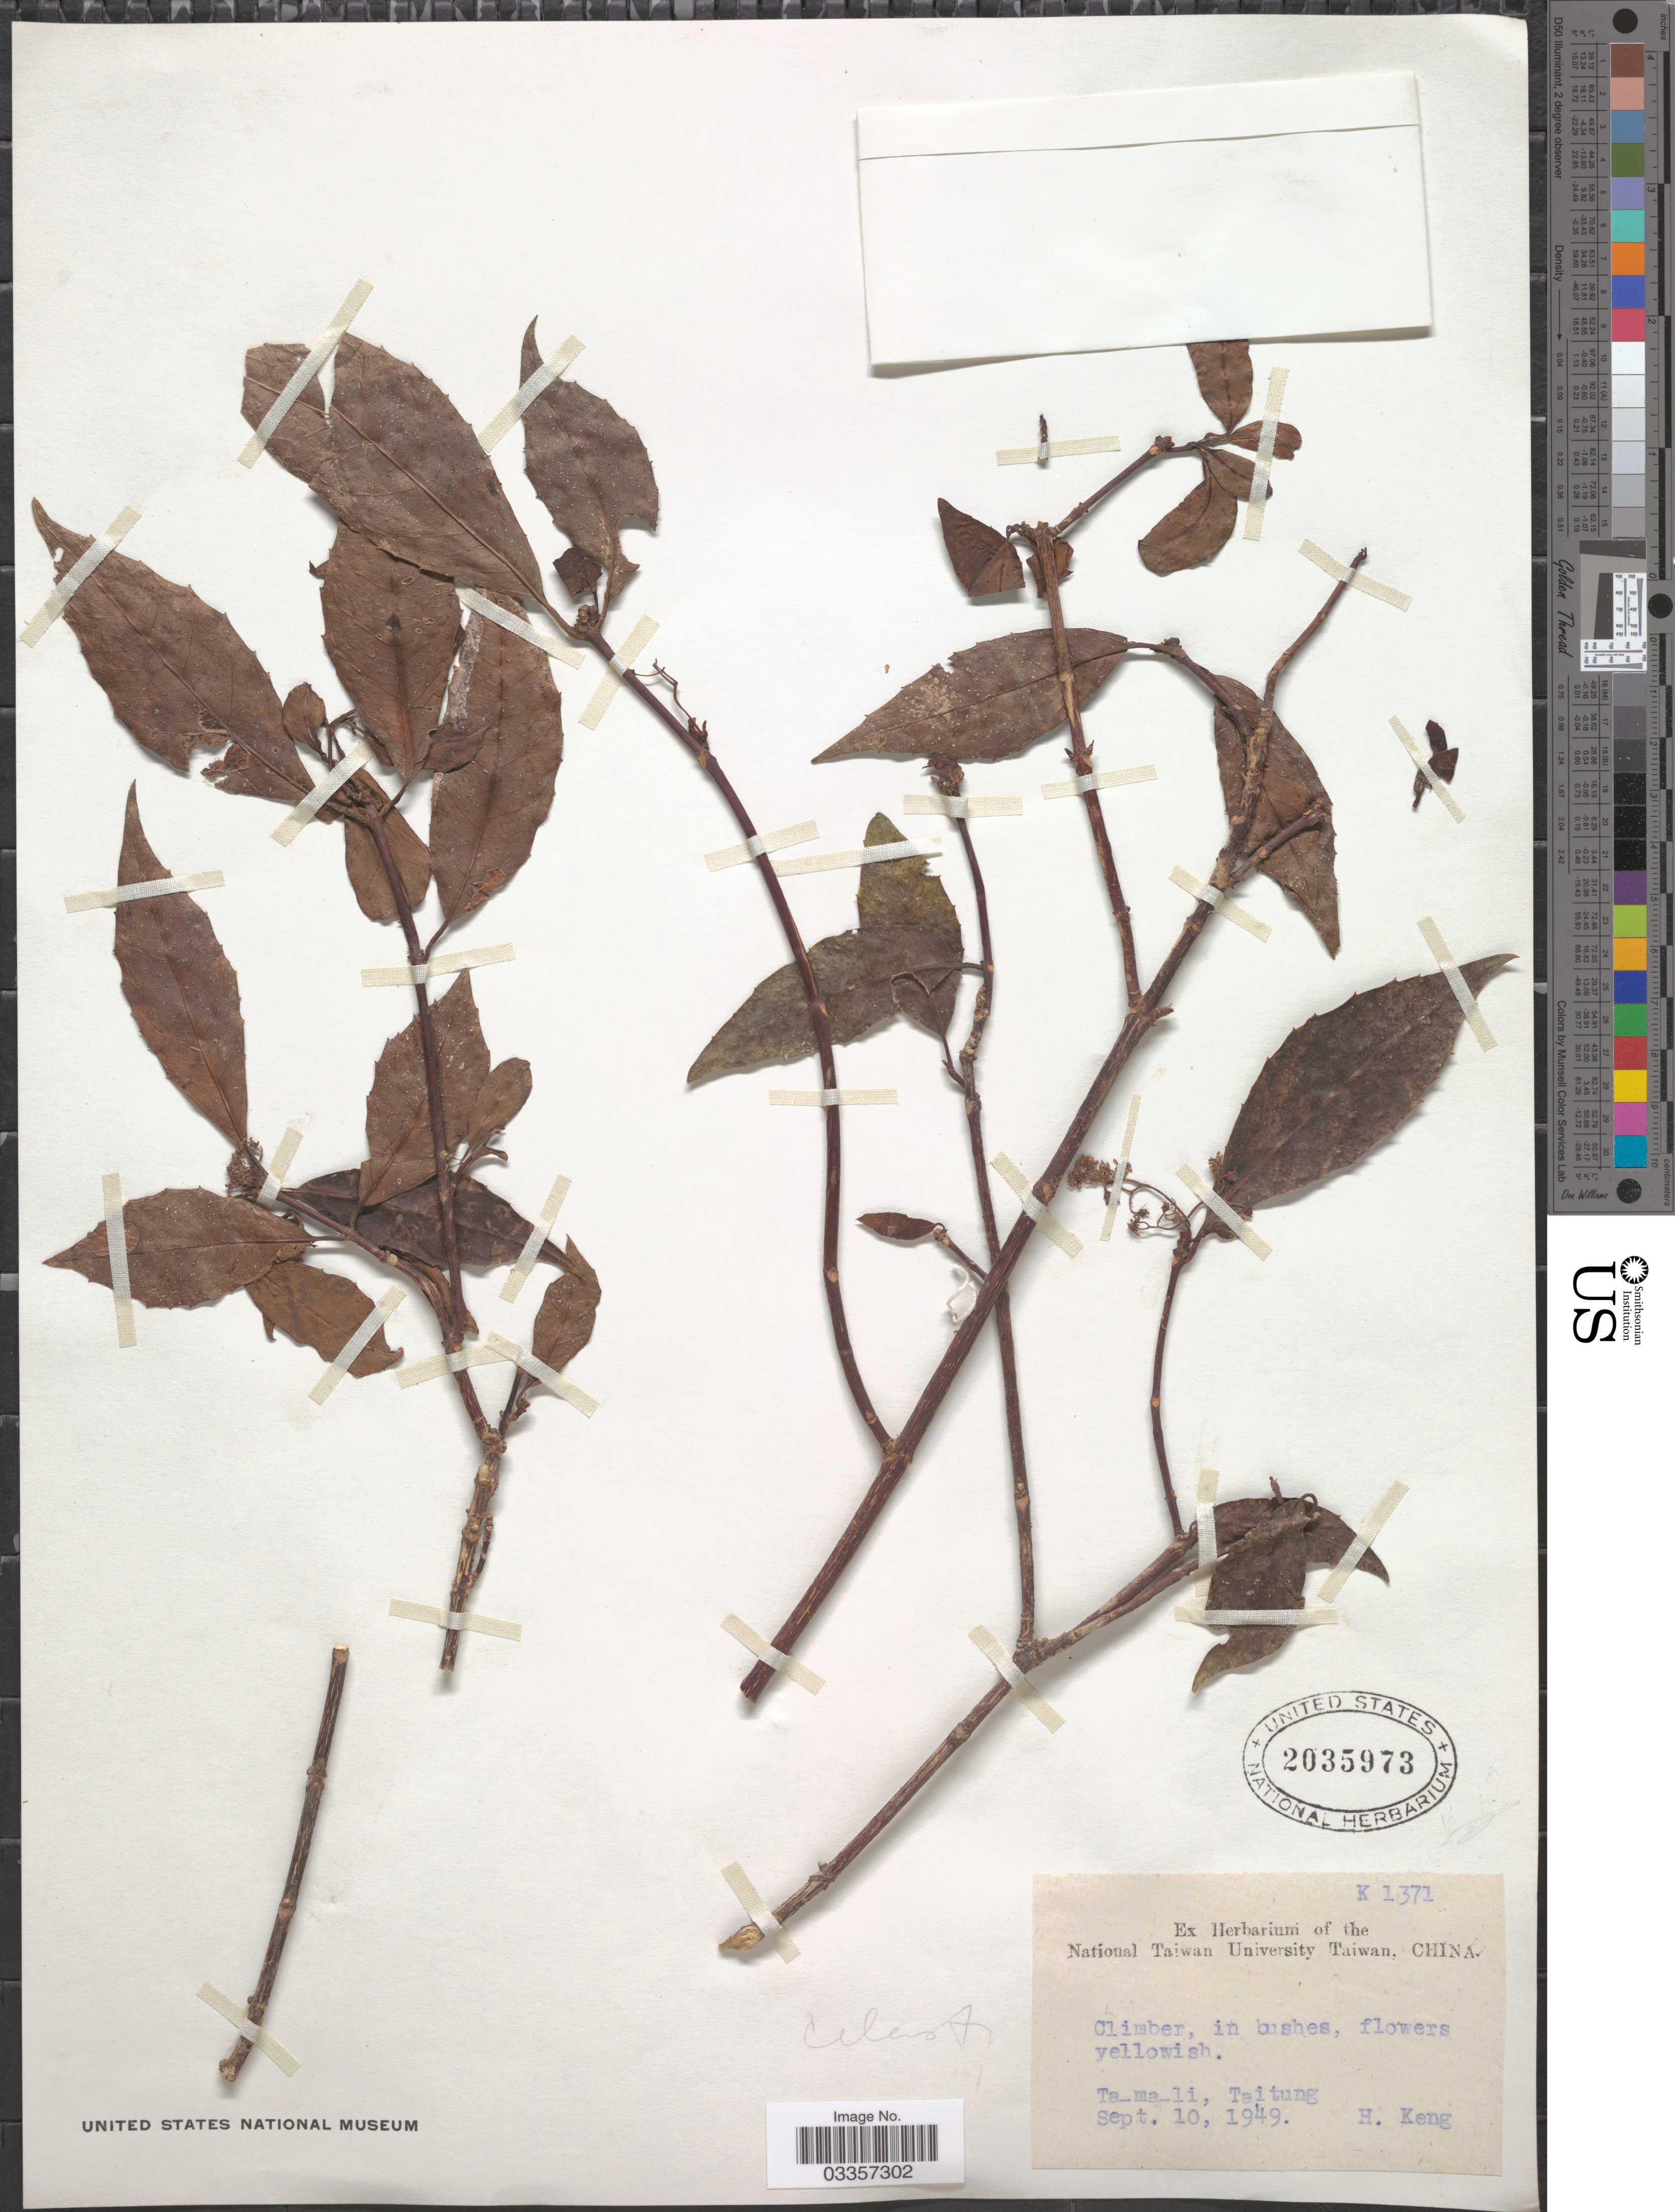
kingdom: Plantae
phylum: Tracheophyta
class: Magnoliopsida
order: Celastrales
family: Celastraceae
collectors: H. Keng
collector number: K1371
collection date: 1949-09-10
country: Taiwan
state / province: Taitung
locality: Ta-ma-li.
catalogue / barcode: US 2035973